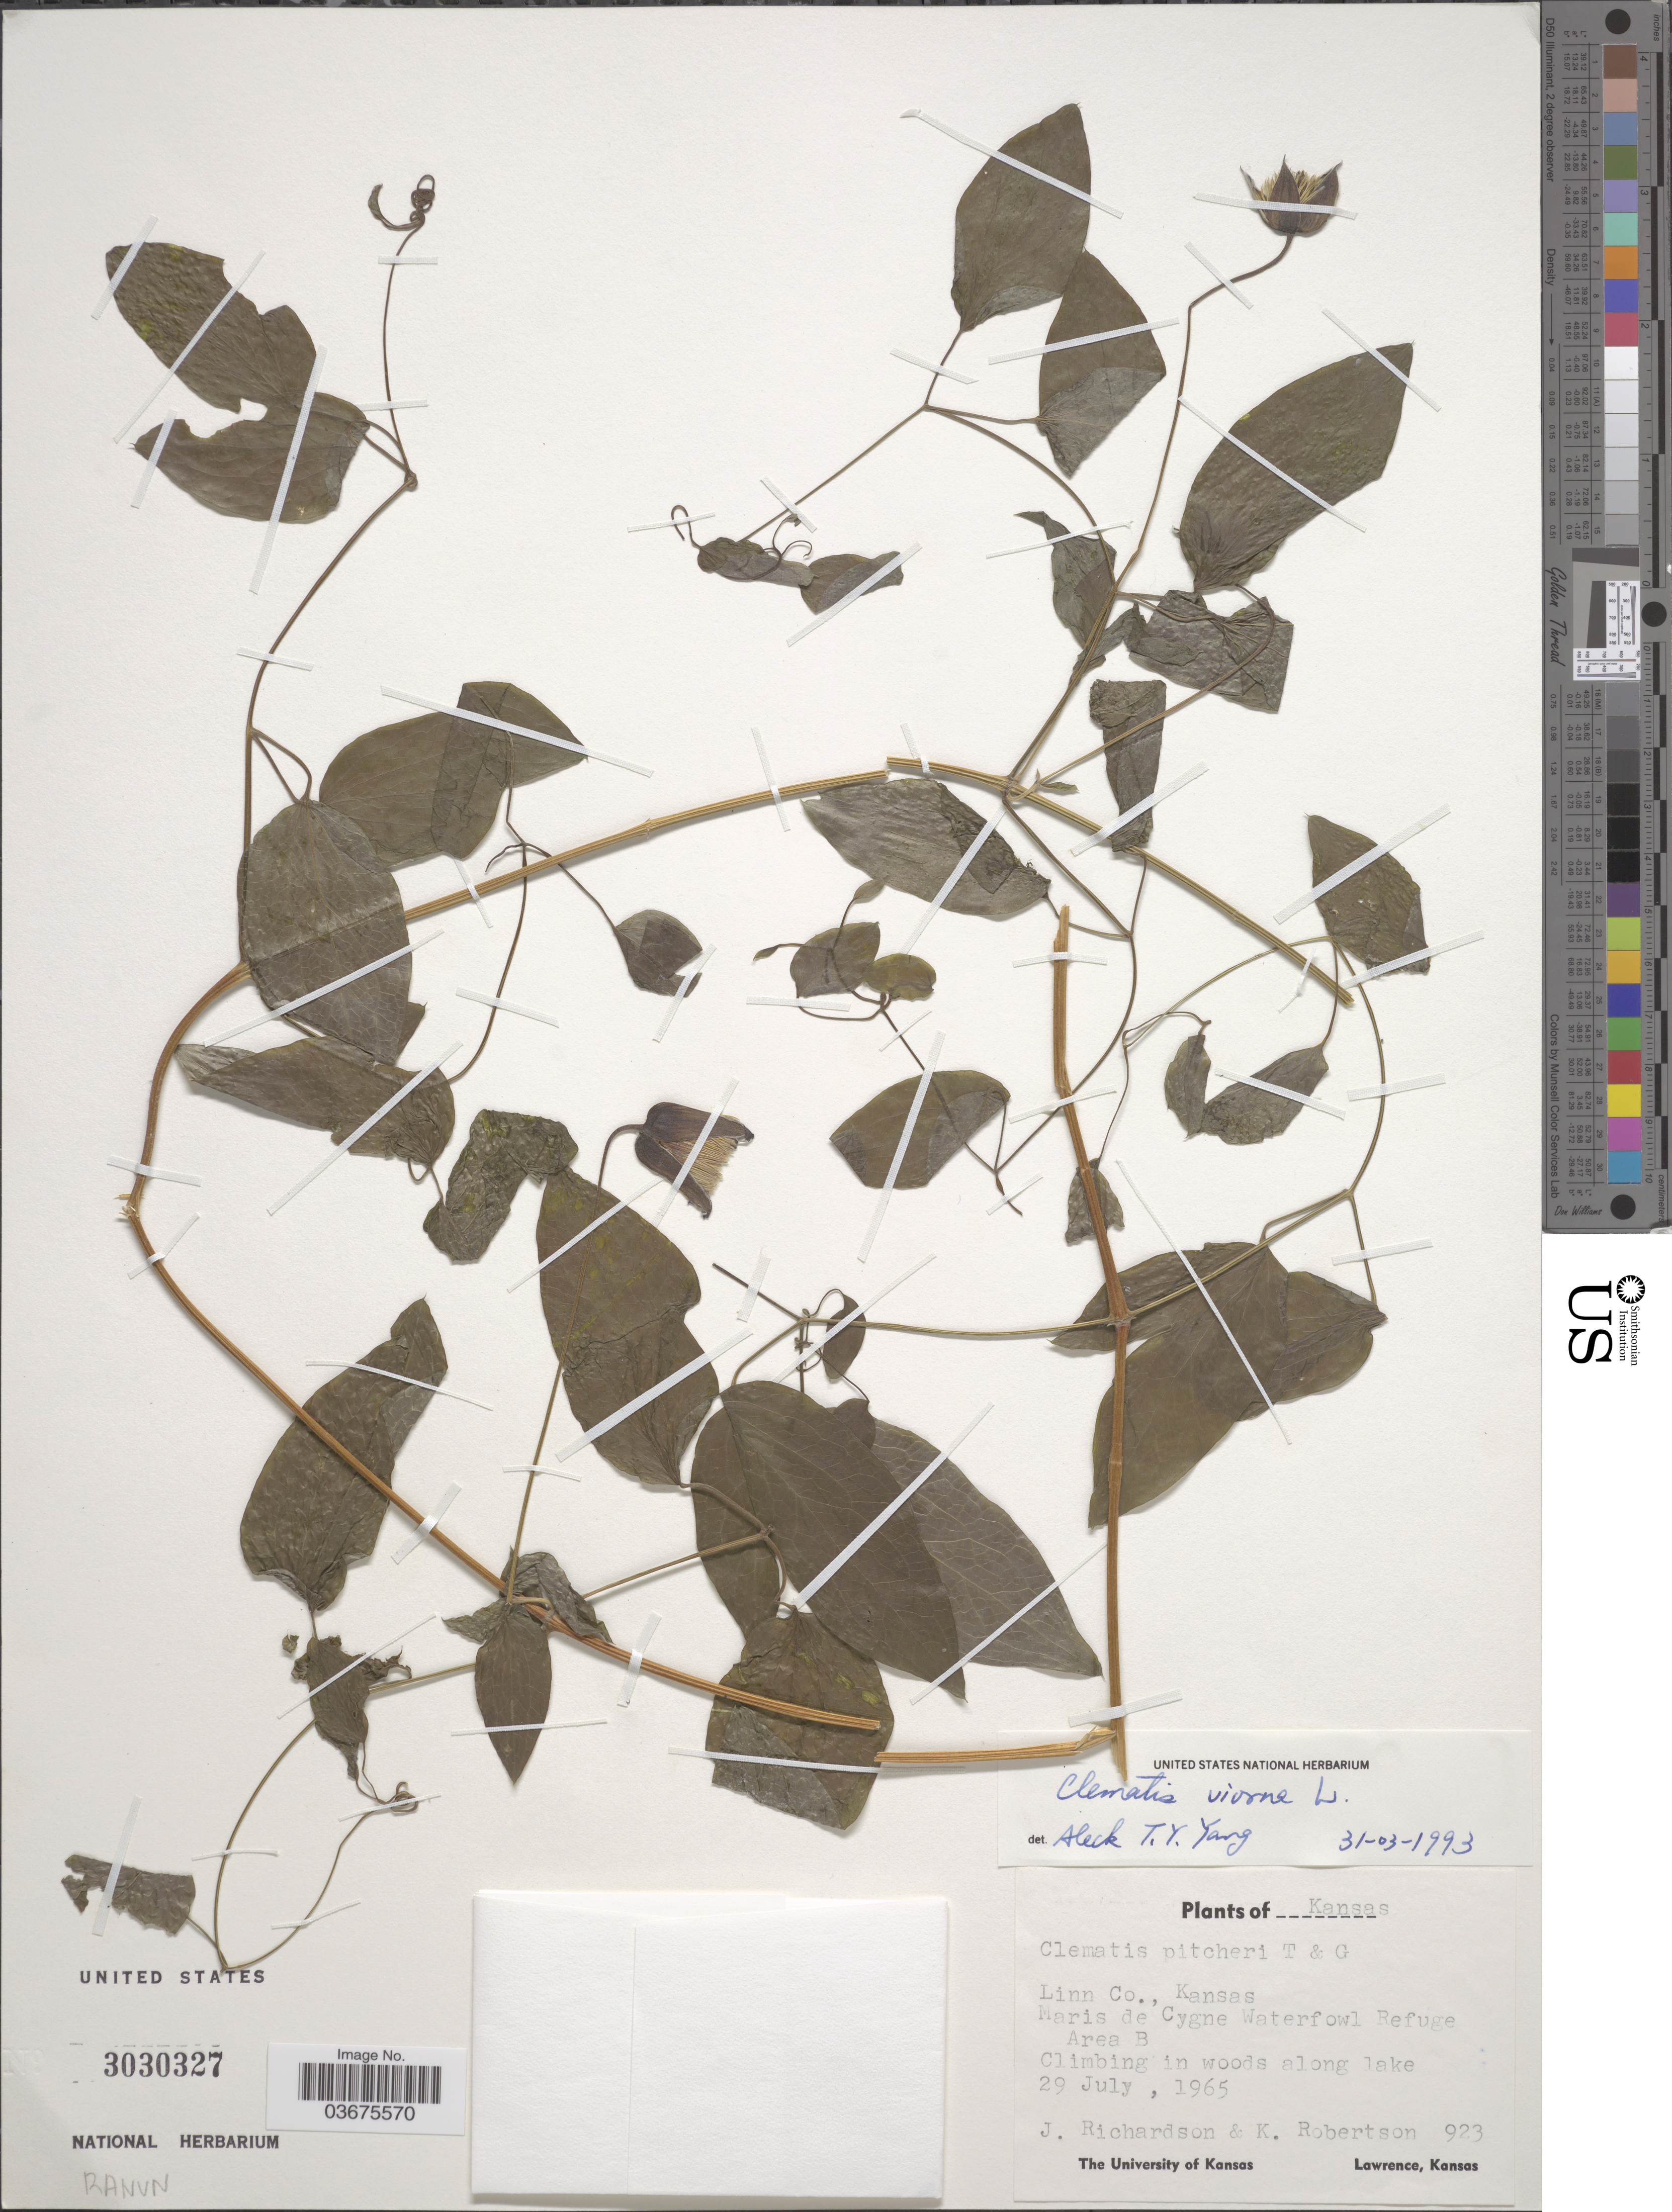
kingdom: Plantae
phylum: Tracheophyta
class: Magnoliopsida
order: Ranunculales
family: Ranunculaceae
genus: Clematis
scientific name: Clematis viorna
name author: L.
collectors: J. Richardson & K. Robertson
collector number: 923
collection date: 1965-07-29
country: United States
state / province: Kansas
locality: Linn Co., Kansas. Maris de Cygne Waterfowl Refuge Area B.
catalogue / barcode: US 3030327